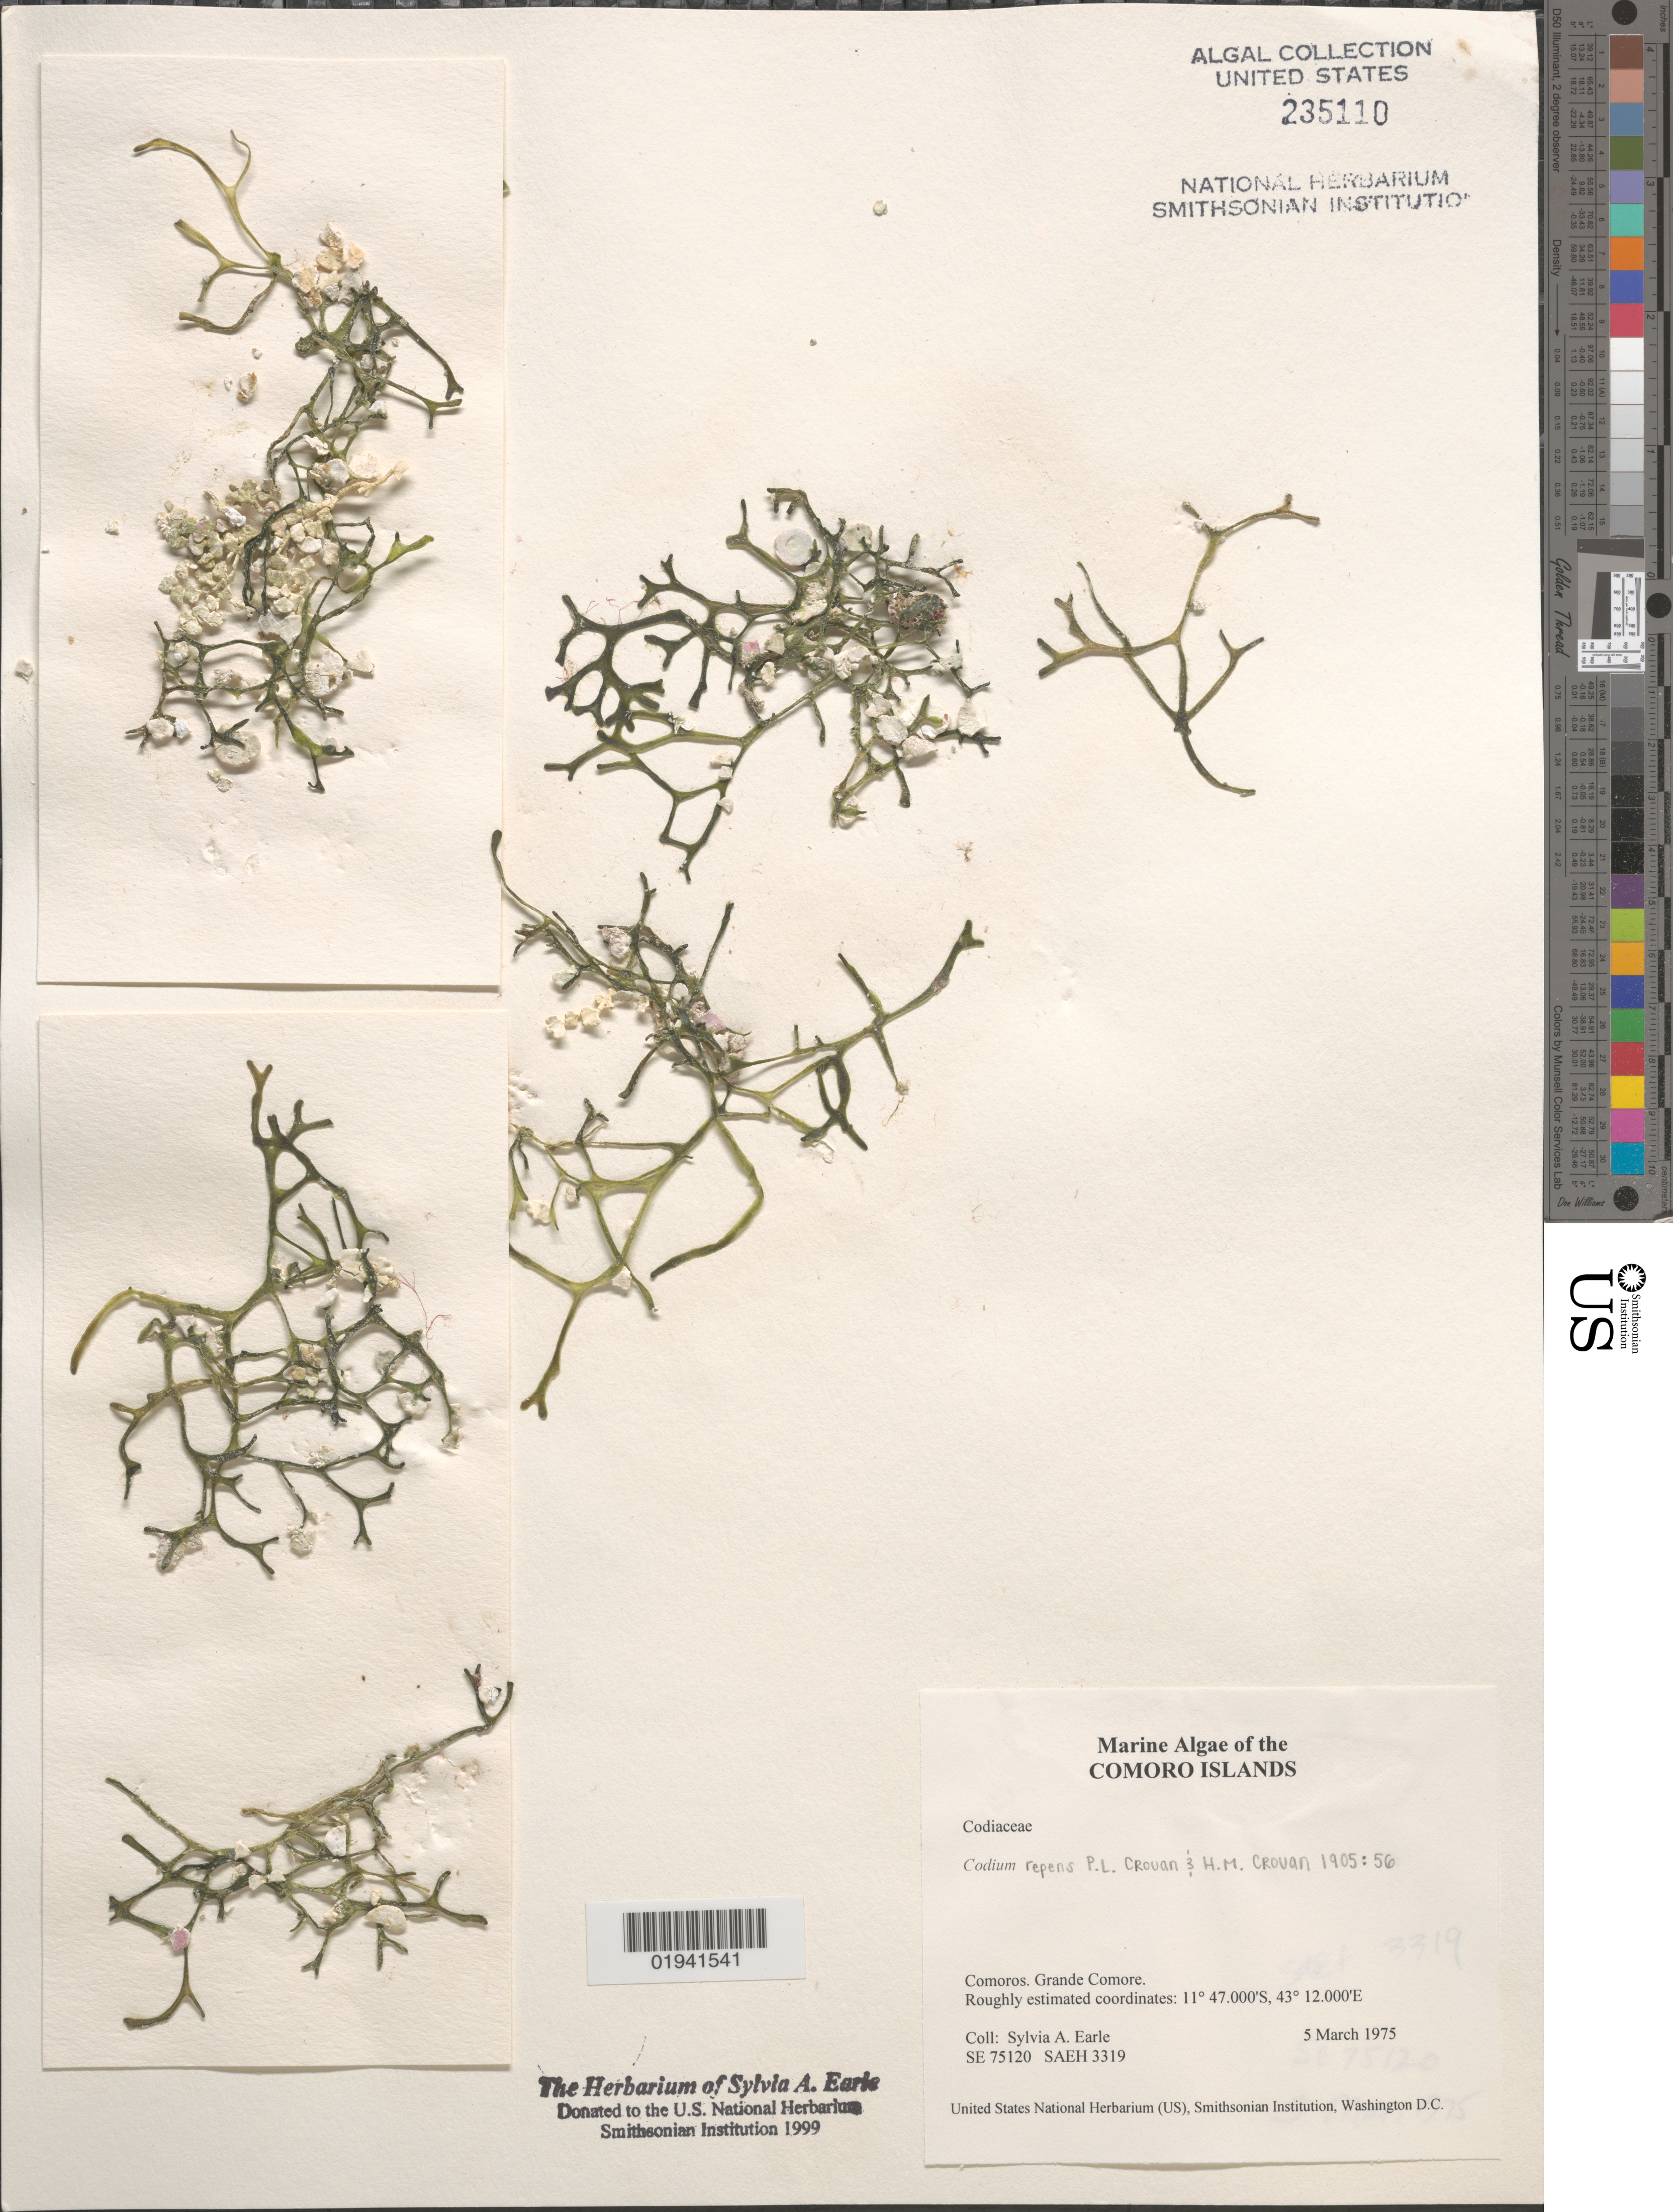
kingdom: Plantae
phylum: Chlorophyta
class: Ulvophyceae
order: Bryopsidales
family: Codiaceae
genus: Codium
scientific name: Codium repens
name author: P. Crouan & H. Crouan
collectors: S. A. Earle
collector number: SE75120/SAEH3319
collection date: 1975-03-05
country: Comoros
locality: Comoro Islands. Grande Comore.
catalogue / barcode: US 235110